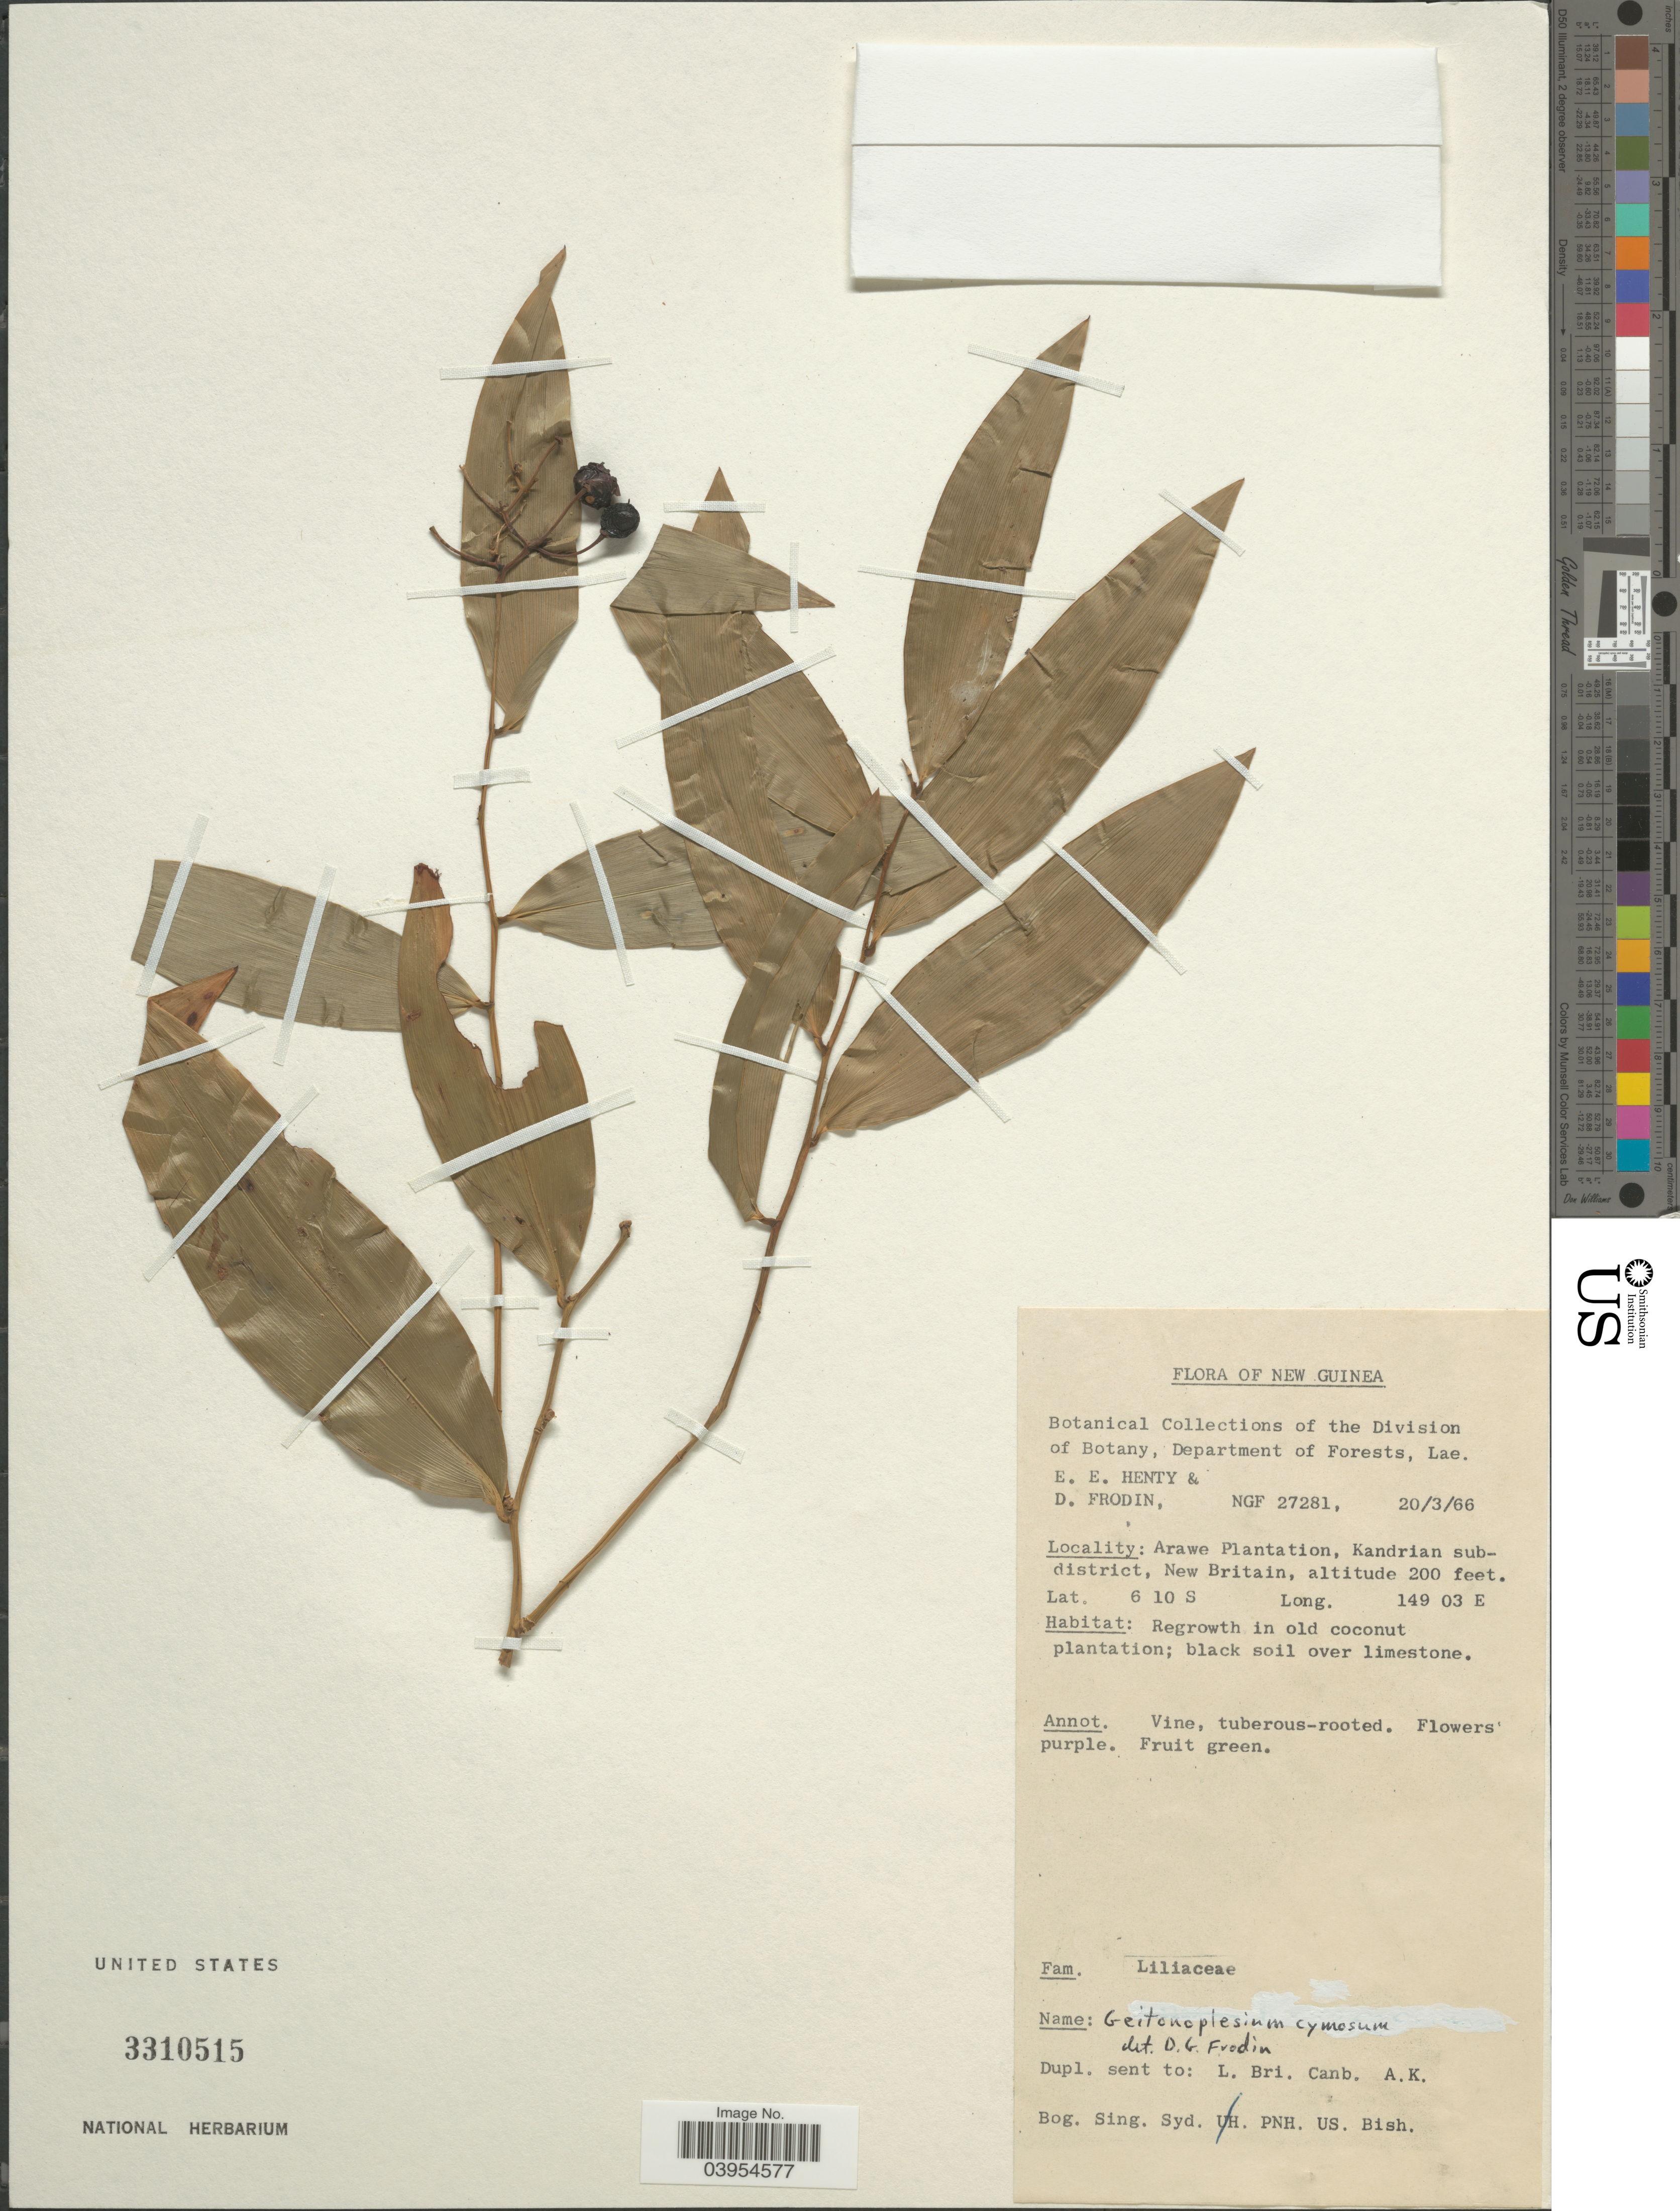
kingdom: Plantae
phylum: Tracheophyta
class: Liliopsida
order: Asparagales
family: Asphodelaceae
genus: Geitonoplesium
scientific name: Geitonoplesium cymosum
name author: (R. Br.) A. Cunn. ex Hook.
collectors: E. Henty & D. G. Frodin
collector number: NGF 27281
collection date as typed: Transcribed d/m/y: 20/3/66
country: Papua New Guinea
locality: New Guinea. Arawe Plantation, Kandrian subdistrict, New Britain.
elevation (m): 61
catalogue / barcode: US 3310515